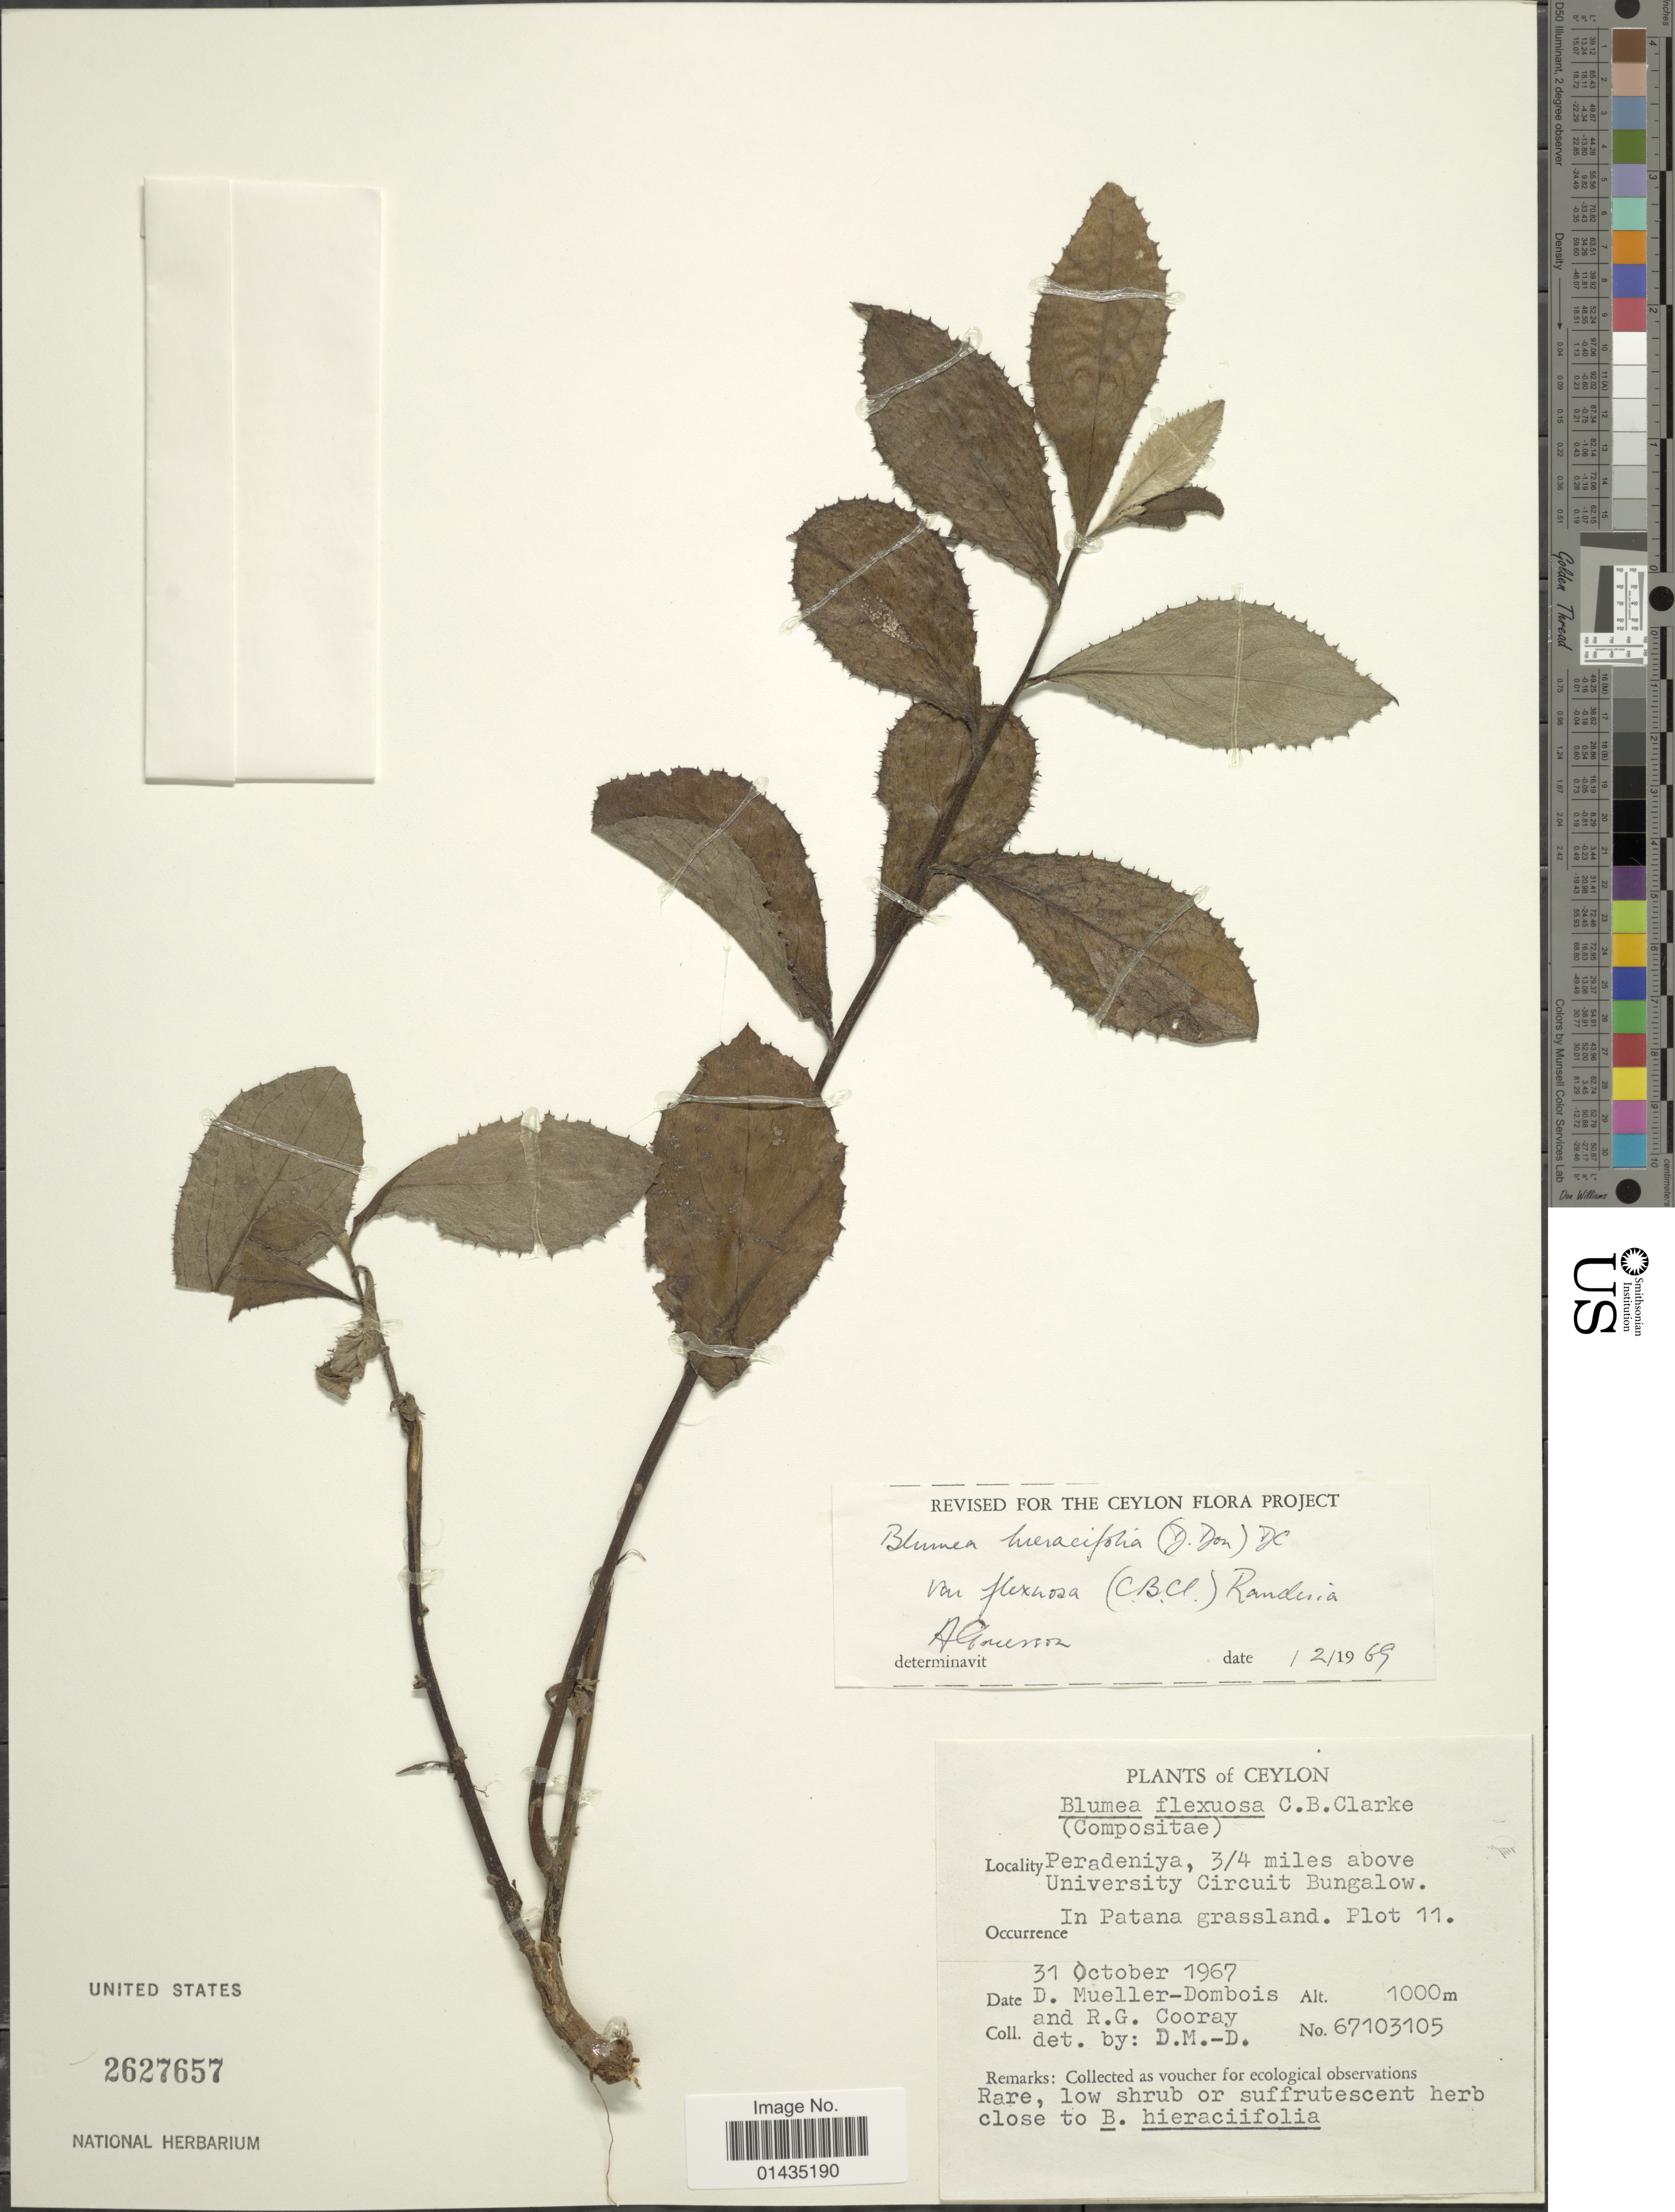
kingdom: Plantae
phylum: Tracheophyta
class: Magnoliopsida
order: Asterales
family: Asteraceae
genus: Blumea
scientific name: Blumea hieraciifolia var. flexuosa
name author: (C.B. Clarke) Randeria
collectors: D. Mueller-Dombois & R. Cooray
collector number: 67103105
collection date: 1967-10-31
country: Sri Lanka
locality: Ceylon, Peradeniya, 3/4 miles above University Circuit Bungalow, in Patana grassland, Plot11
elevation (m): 1000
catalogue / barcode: US 2627657